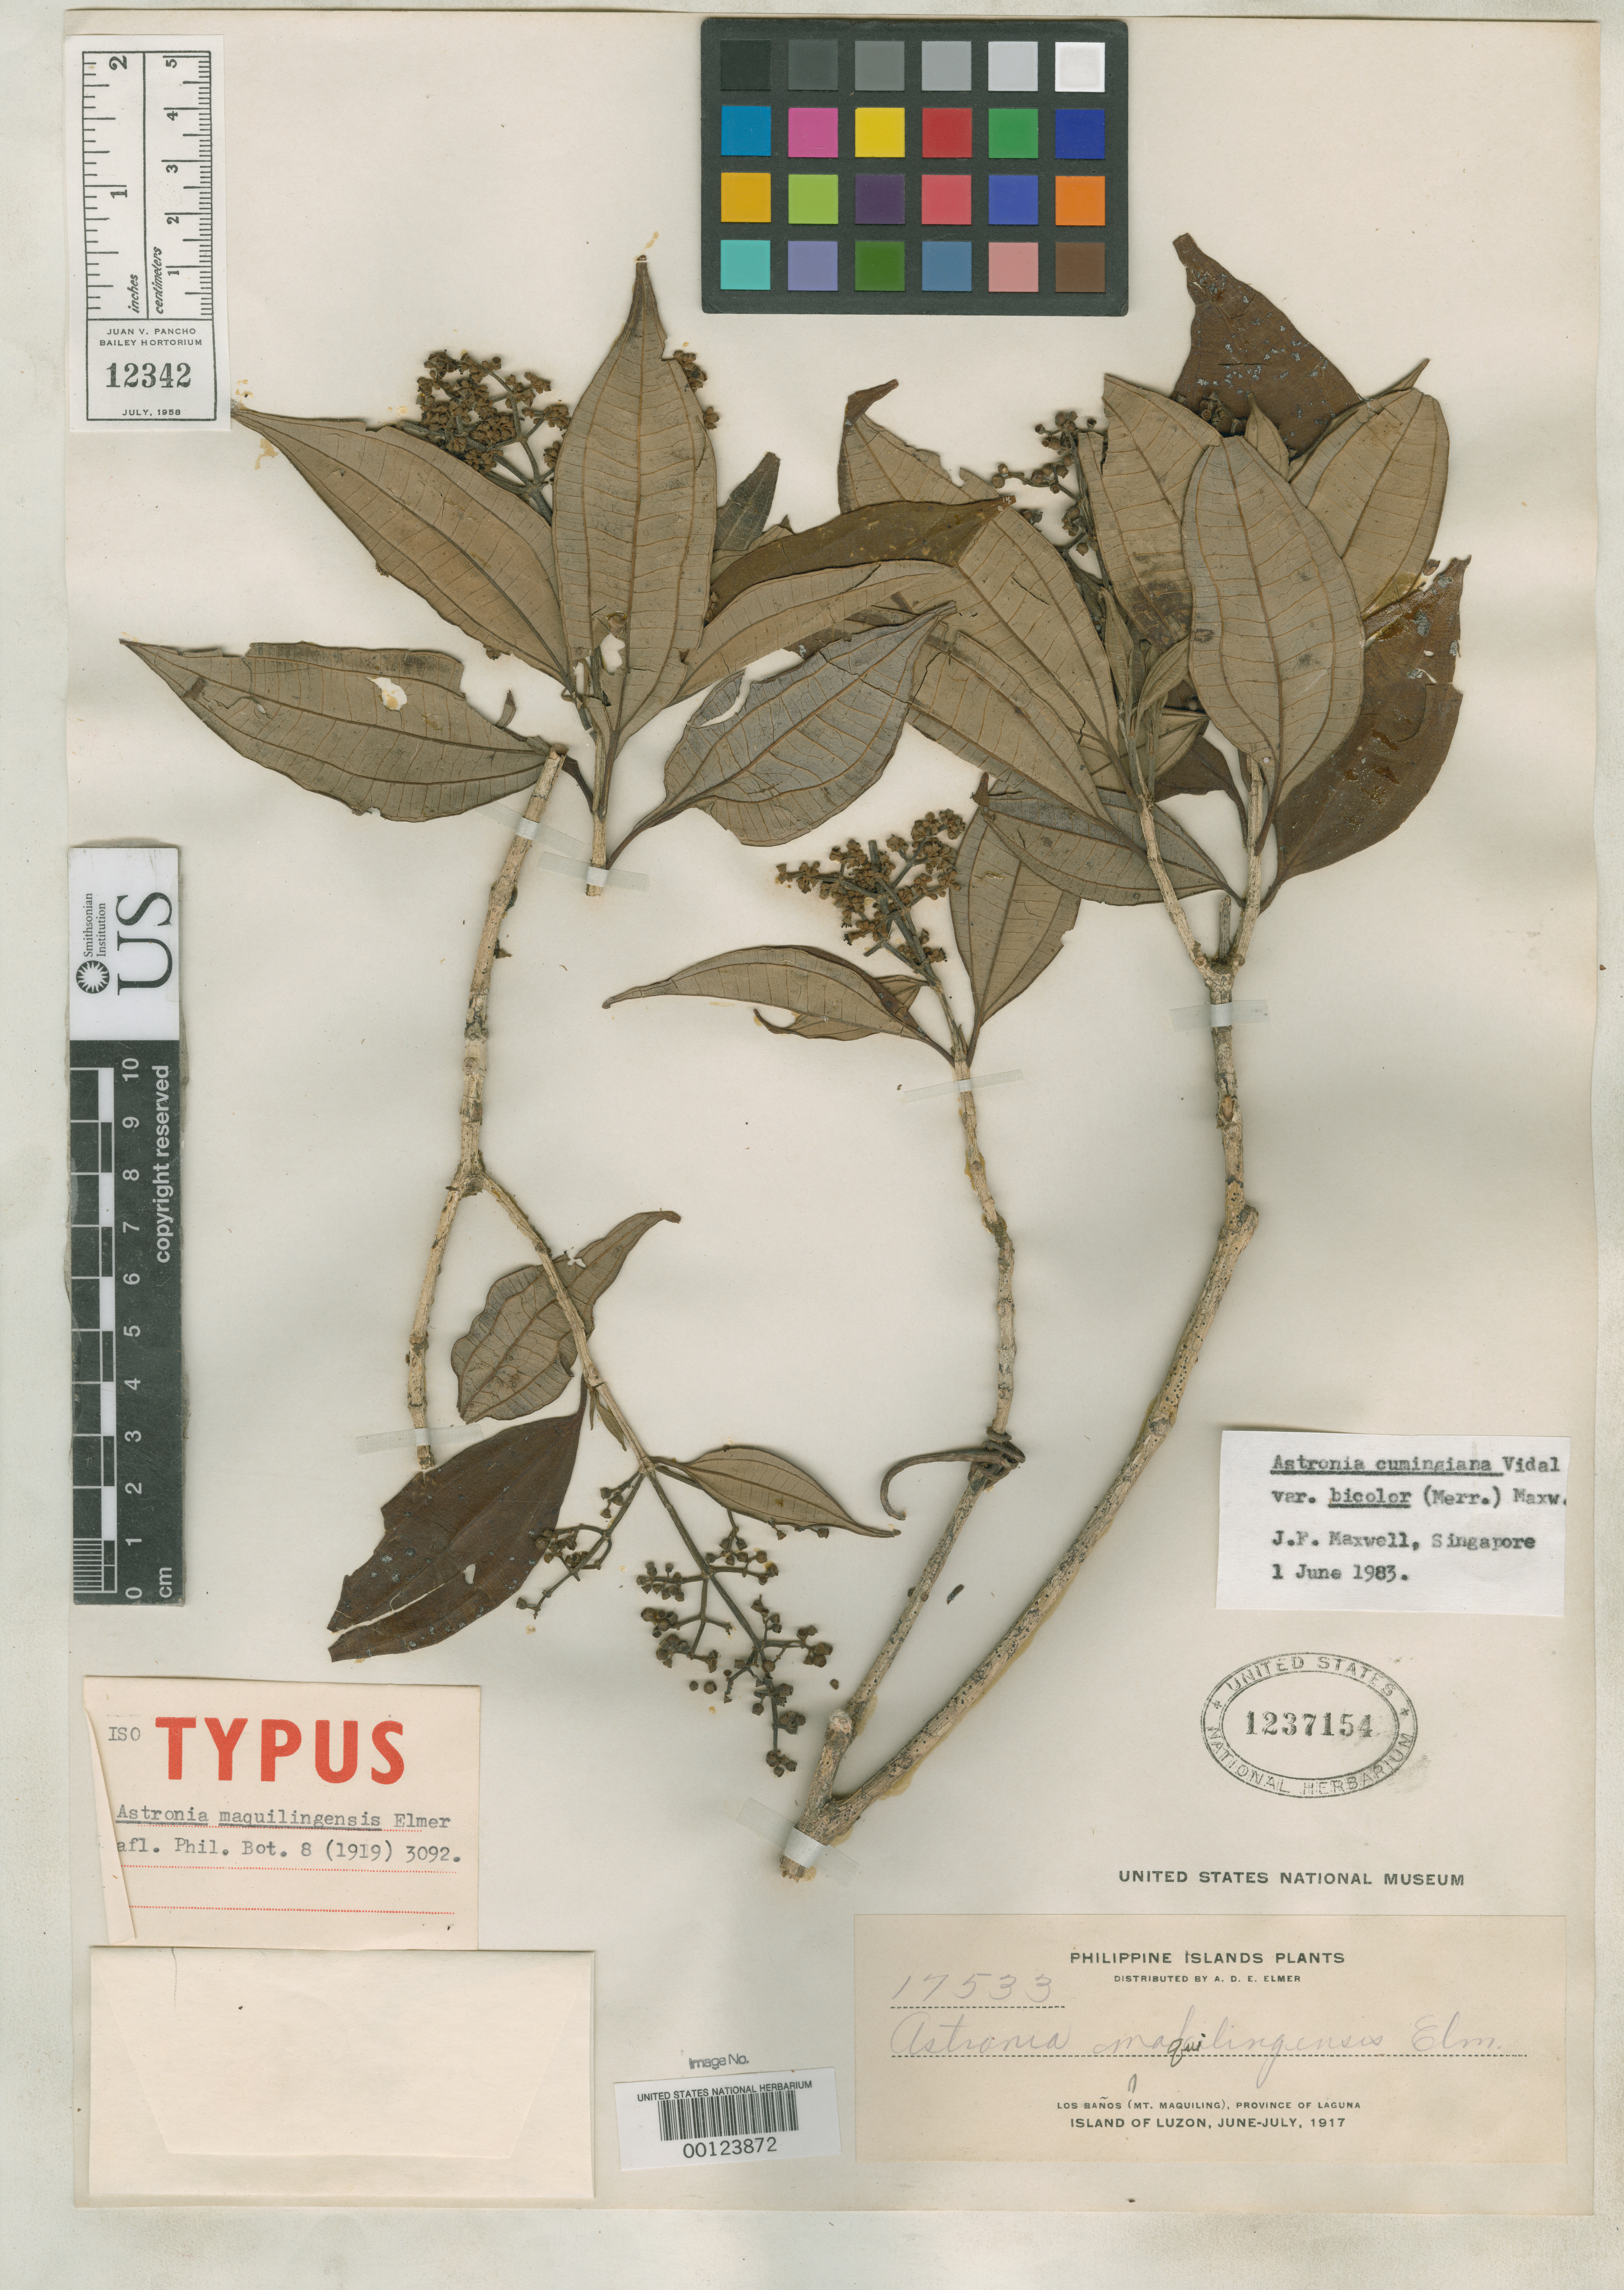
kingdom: Plantae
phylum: Tracheophyta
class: Magnoliopsida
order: Myrtales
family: Melastomataceae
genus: Astronia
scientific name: Astronia maquilingensis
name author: Elmer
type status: Isotype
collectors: A. D. E. Elmer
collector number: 17533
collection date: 1917-06/1917-07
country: Philippines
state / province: Calabarzon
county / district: Laguna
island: Luzon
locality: Los Baños (Mt. Maquiling), Province of Laguna, Luzon.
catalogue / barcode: US 1237154